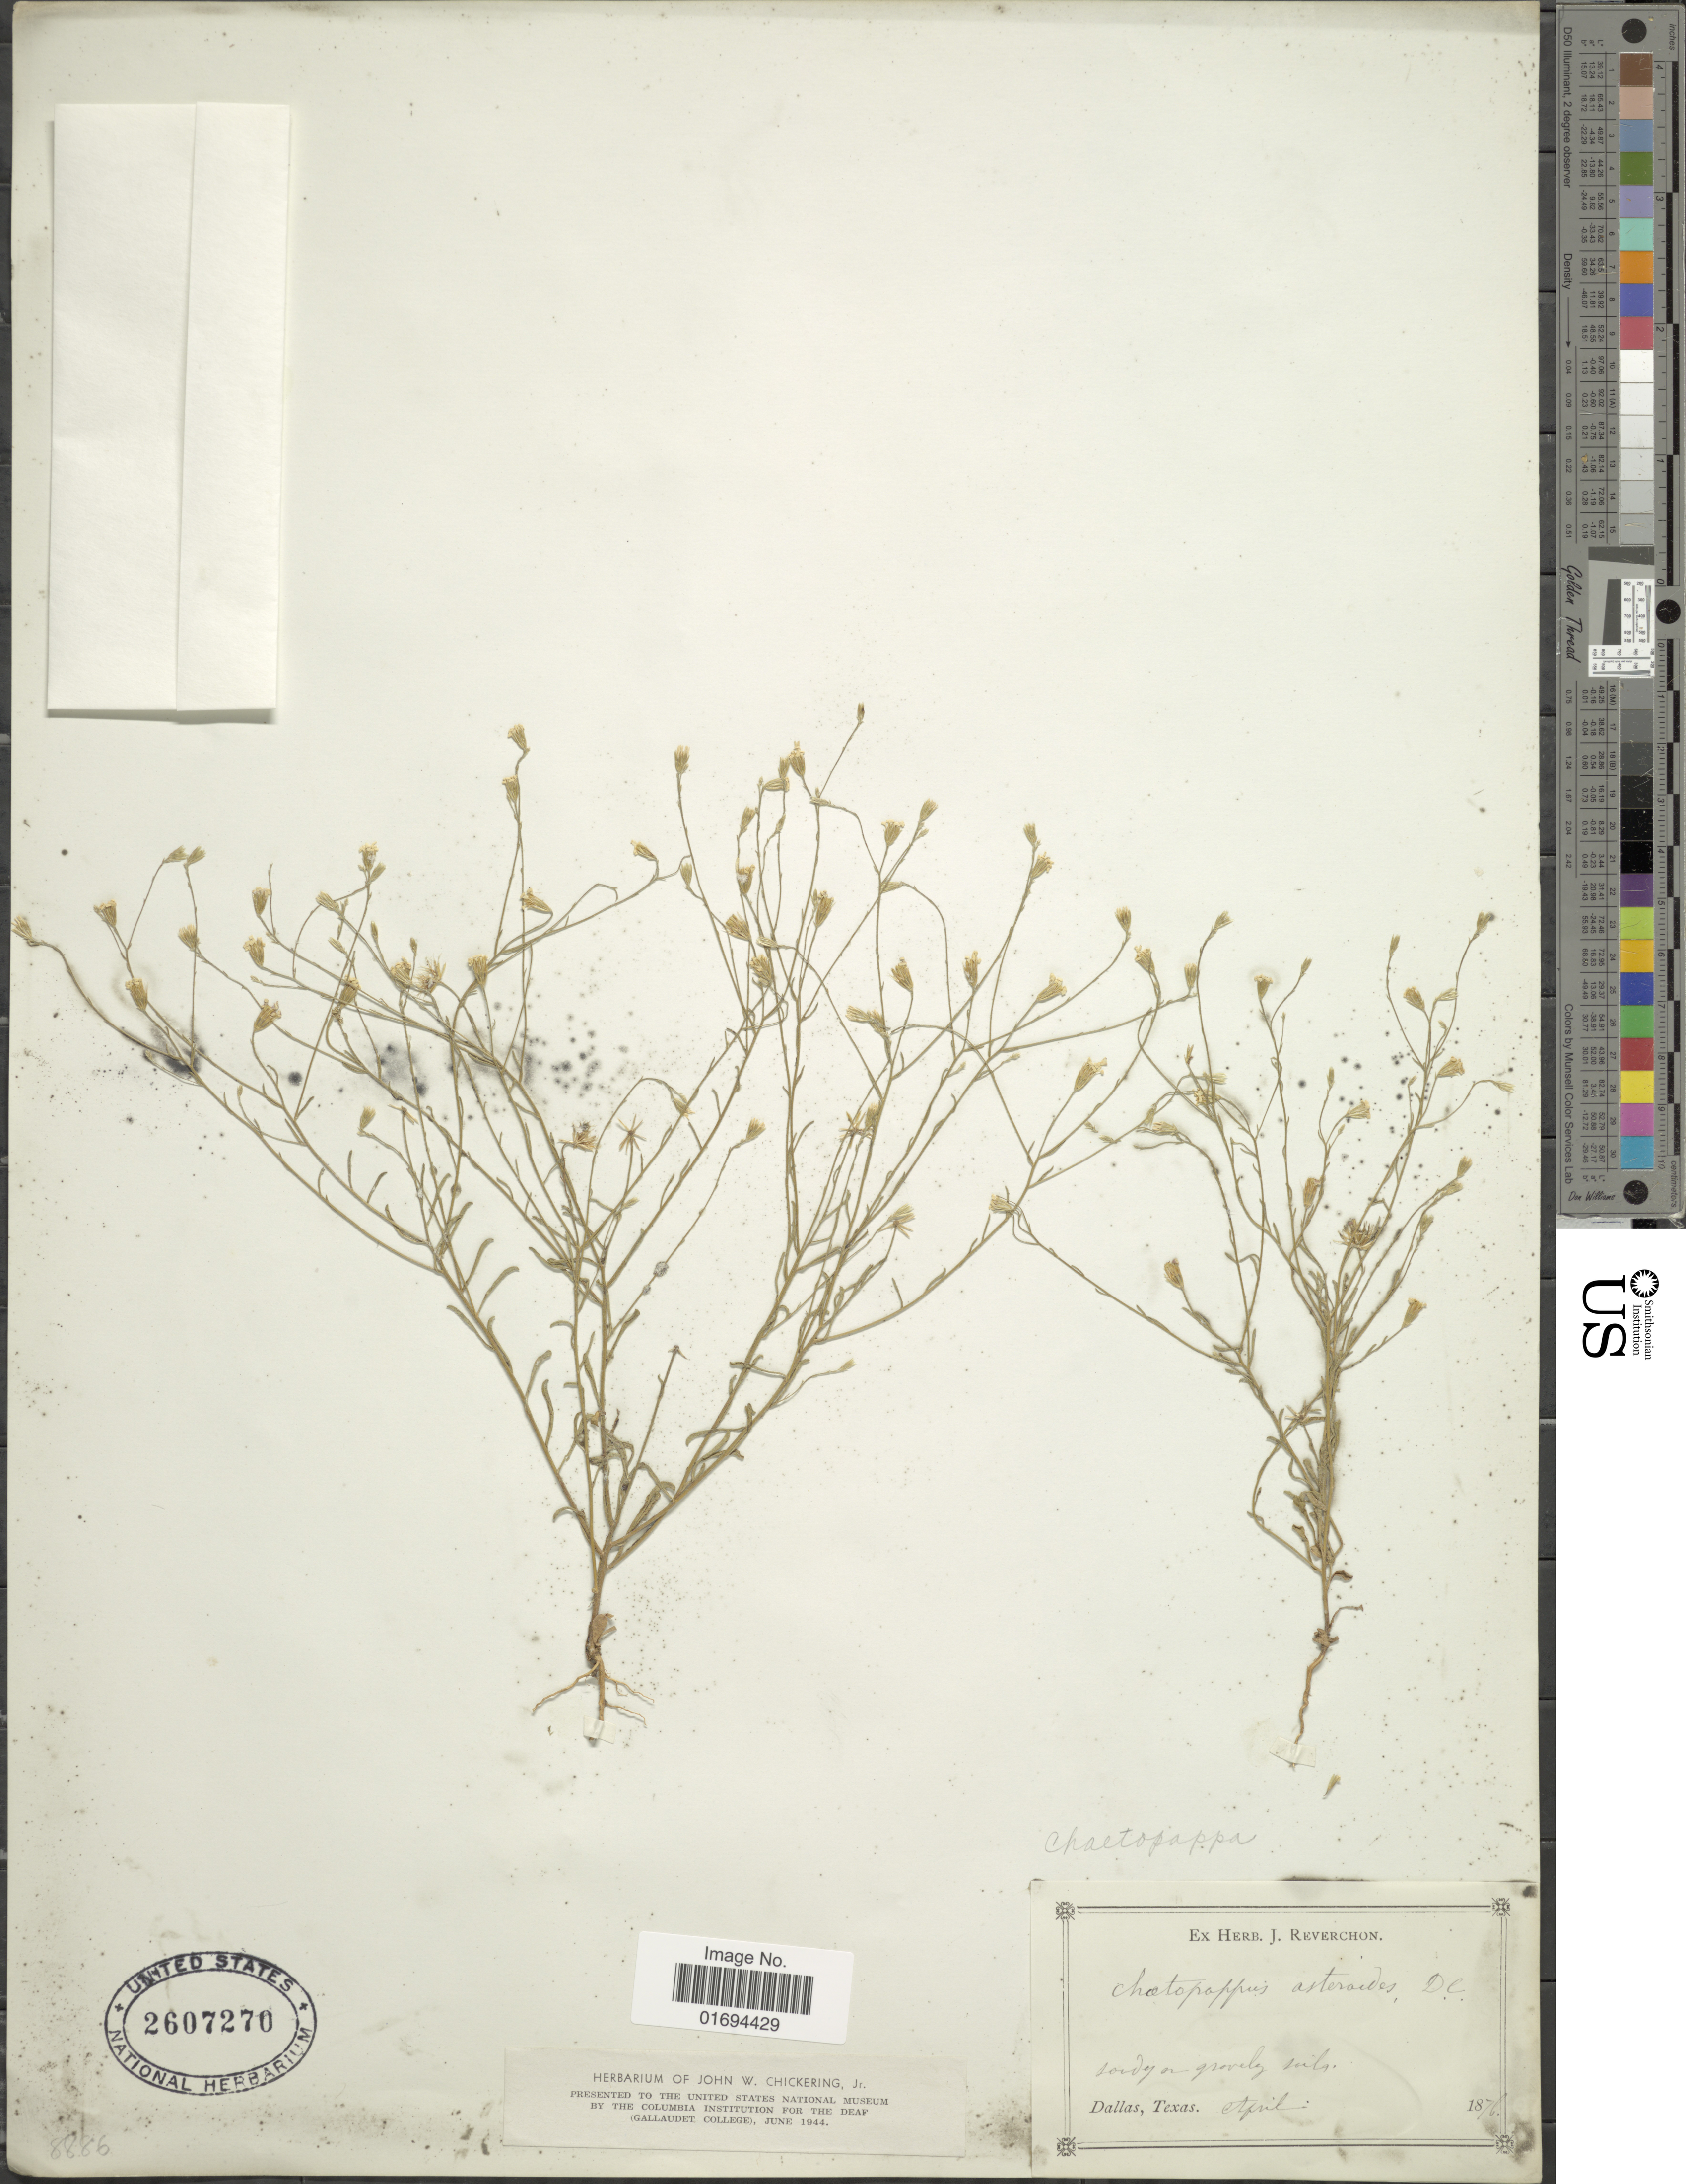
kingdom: Plantae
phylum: Tracheophyta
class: Magnoliopsida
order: Asterales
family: Asteraceae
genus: Chaetopappa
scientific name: Chaetopappa asteroides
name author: (Nutt.) DC.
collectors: ex herb. J. Reverchon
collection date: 1876-04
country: United States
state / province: Texas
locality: Dallas, Texas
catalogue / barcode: US 2607270